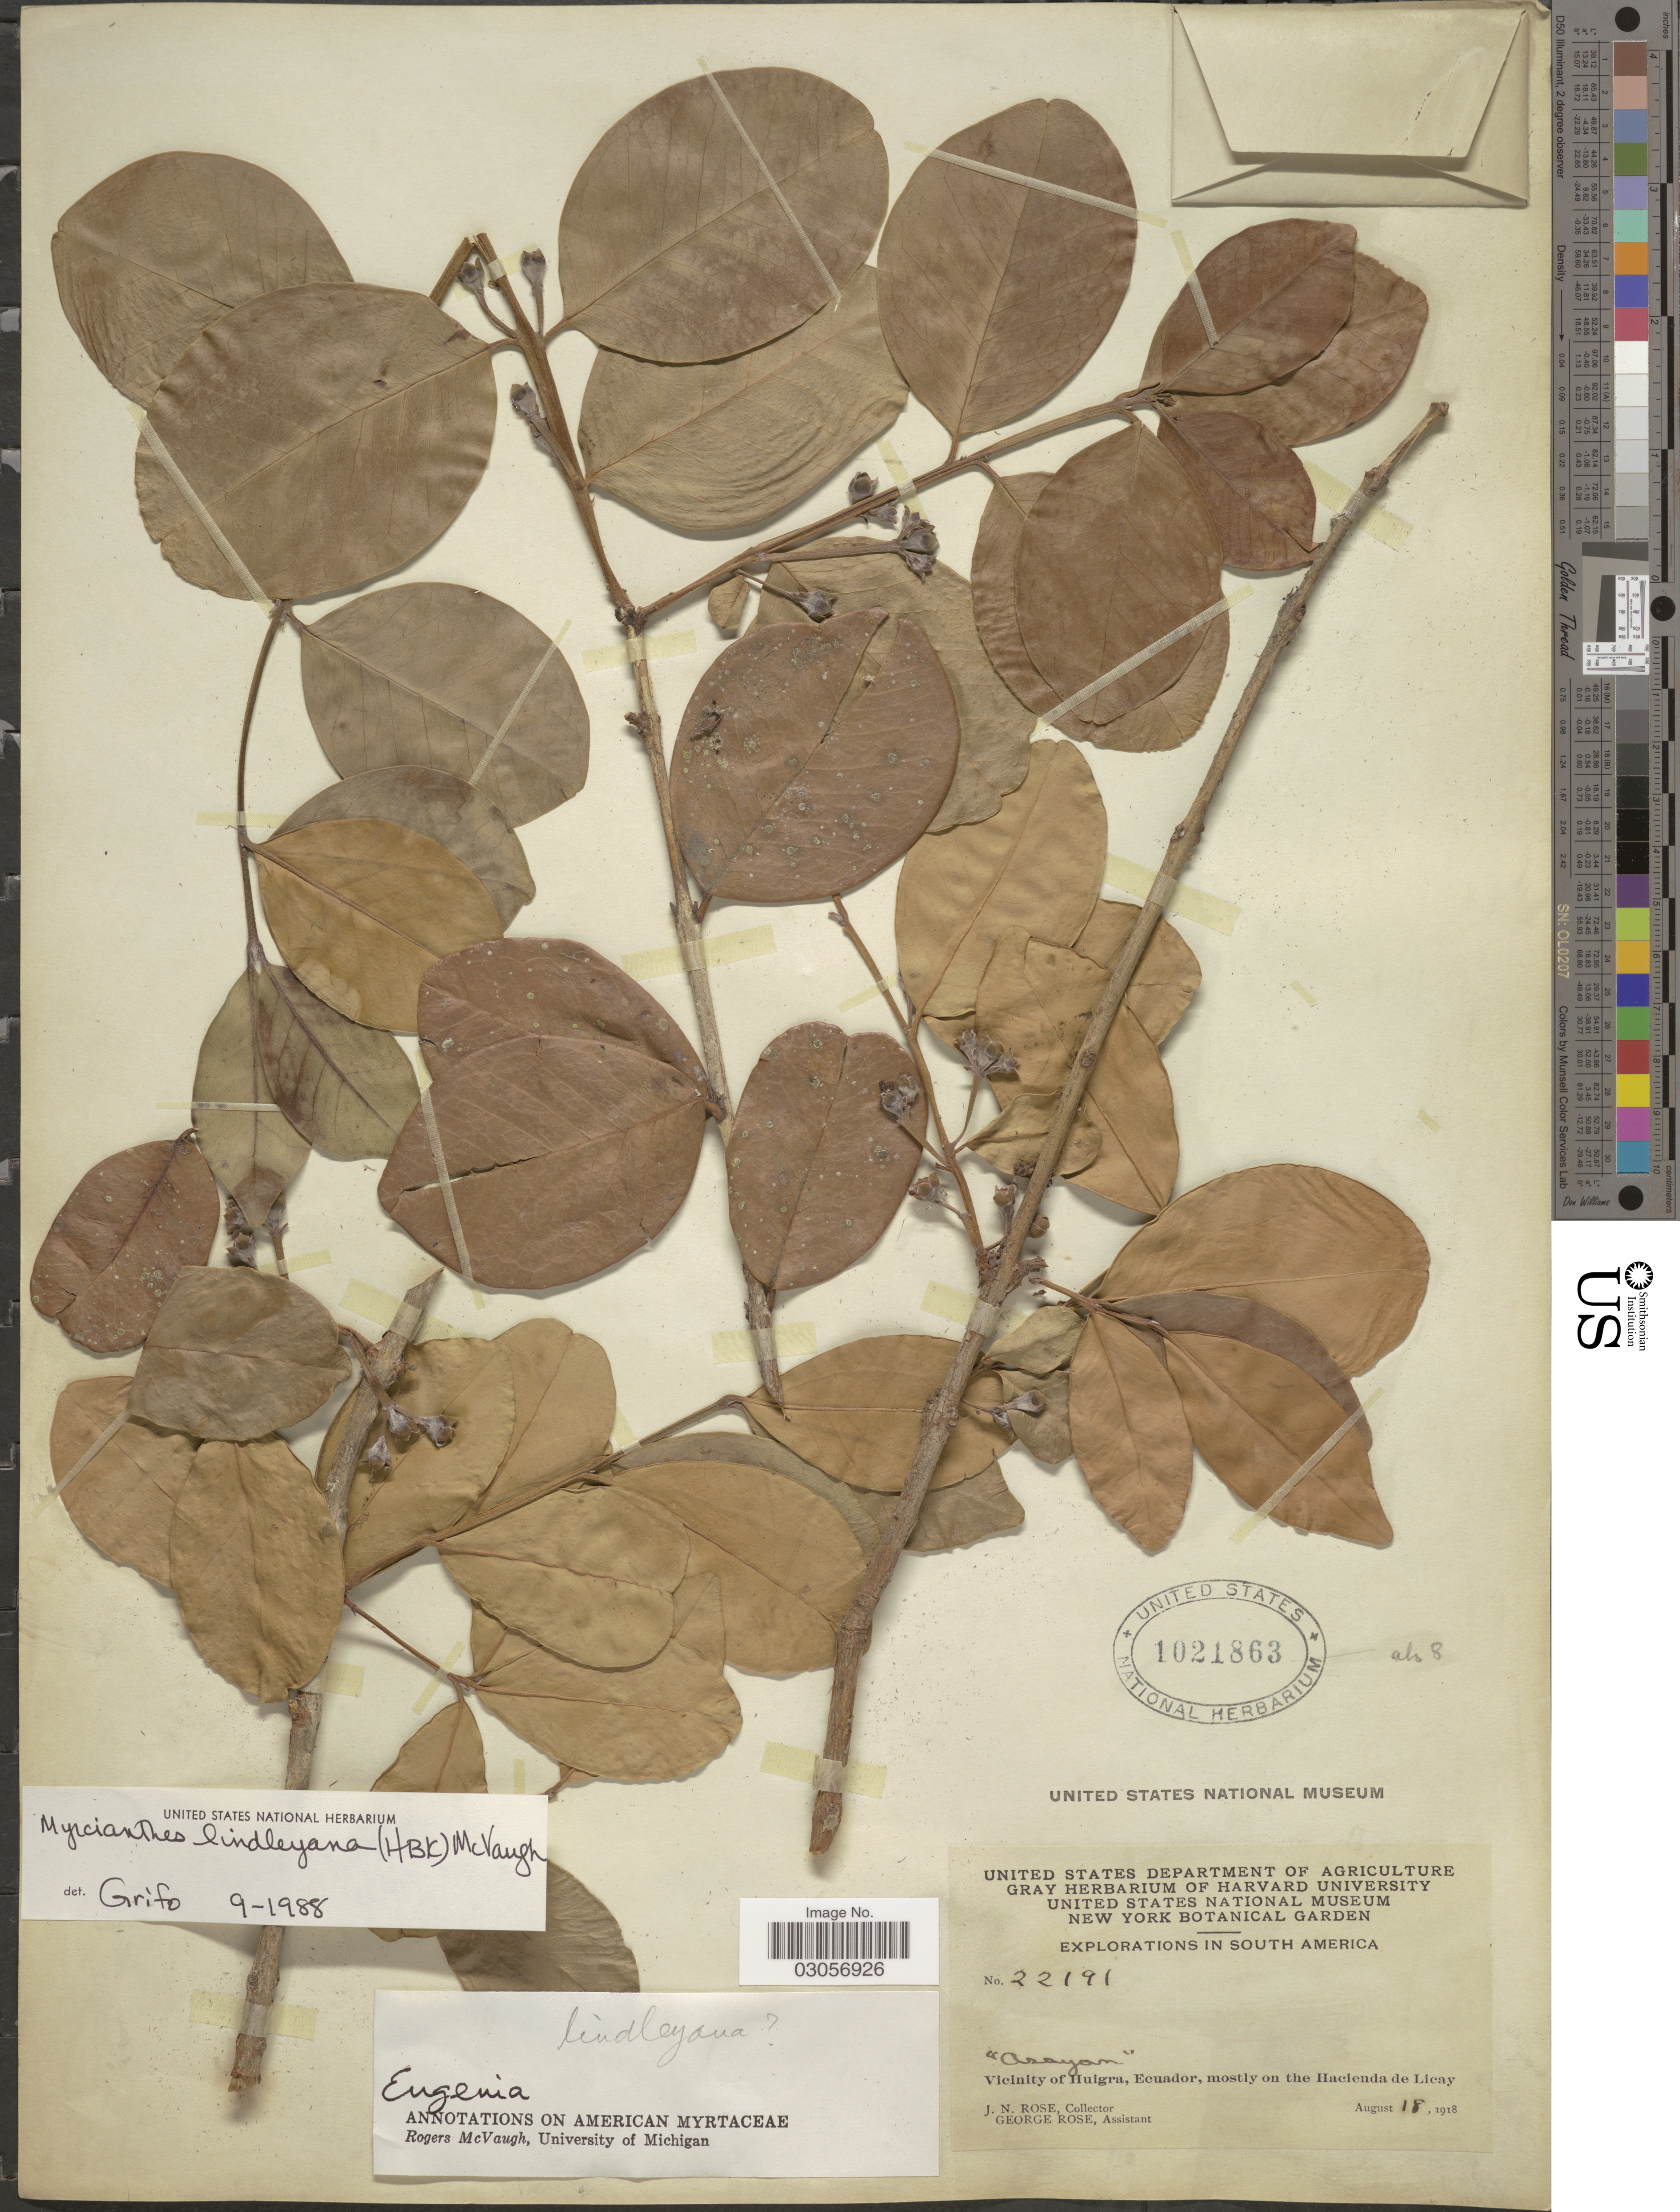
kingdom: Plantae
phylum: Tracheophyta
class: Magnoliopsida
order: Myrtales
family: Myrtaceae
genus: Myrcianthes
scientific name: Myrcianthes lindleyana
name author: (Kunth) McVaugh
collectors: J. N. Rose & G. Rose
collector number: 22191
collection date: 1918-08-18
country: Ecuador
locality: Vicinity of Huigra, mostly on the Hacienda de Licay.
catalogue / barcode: US 1021863